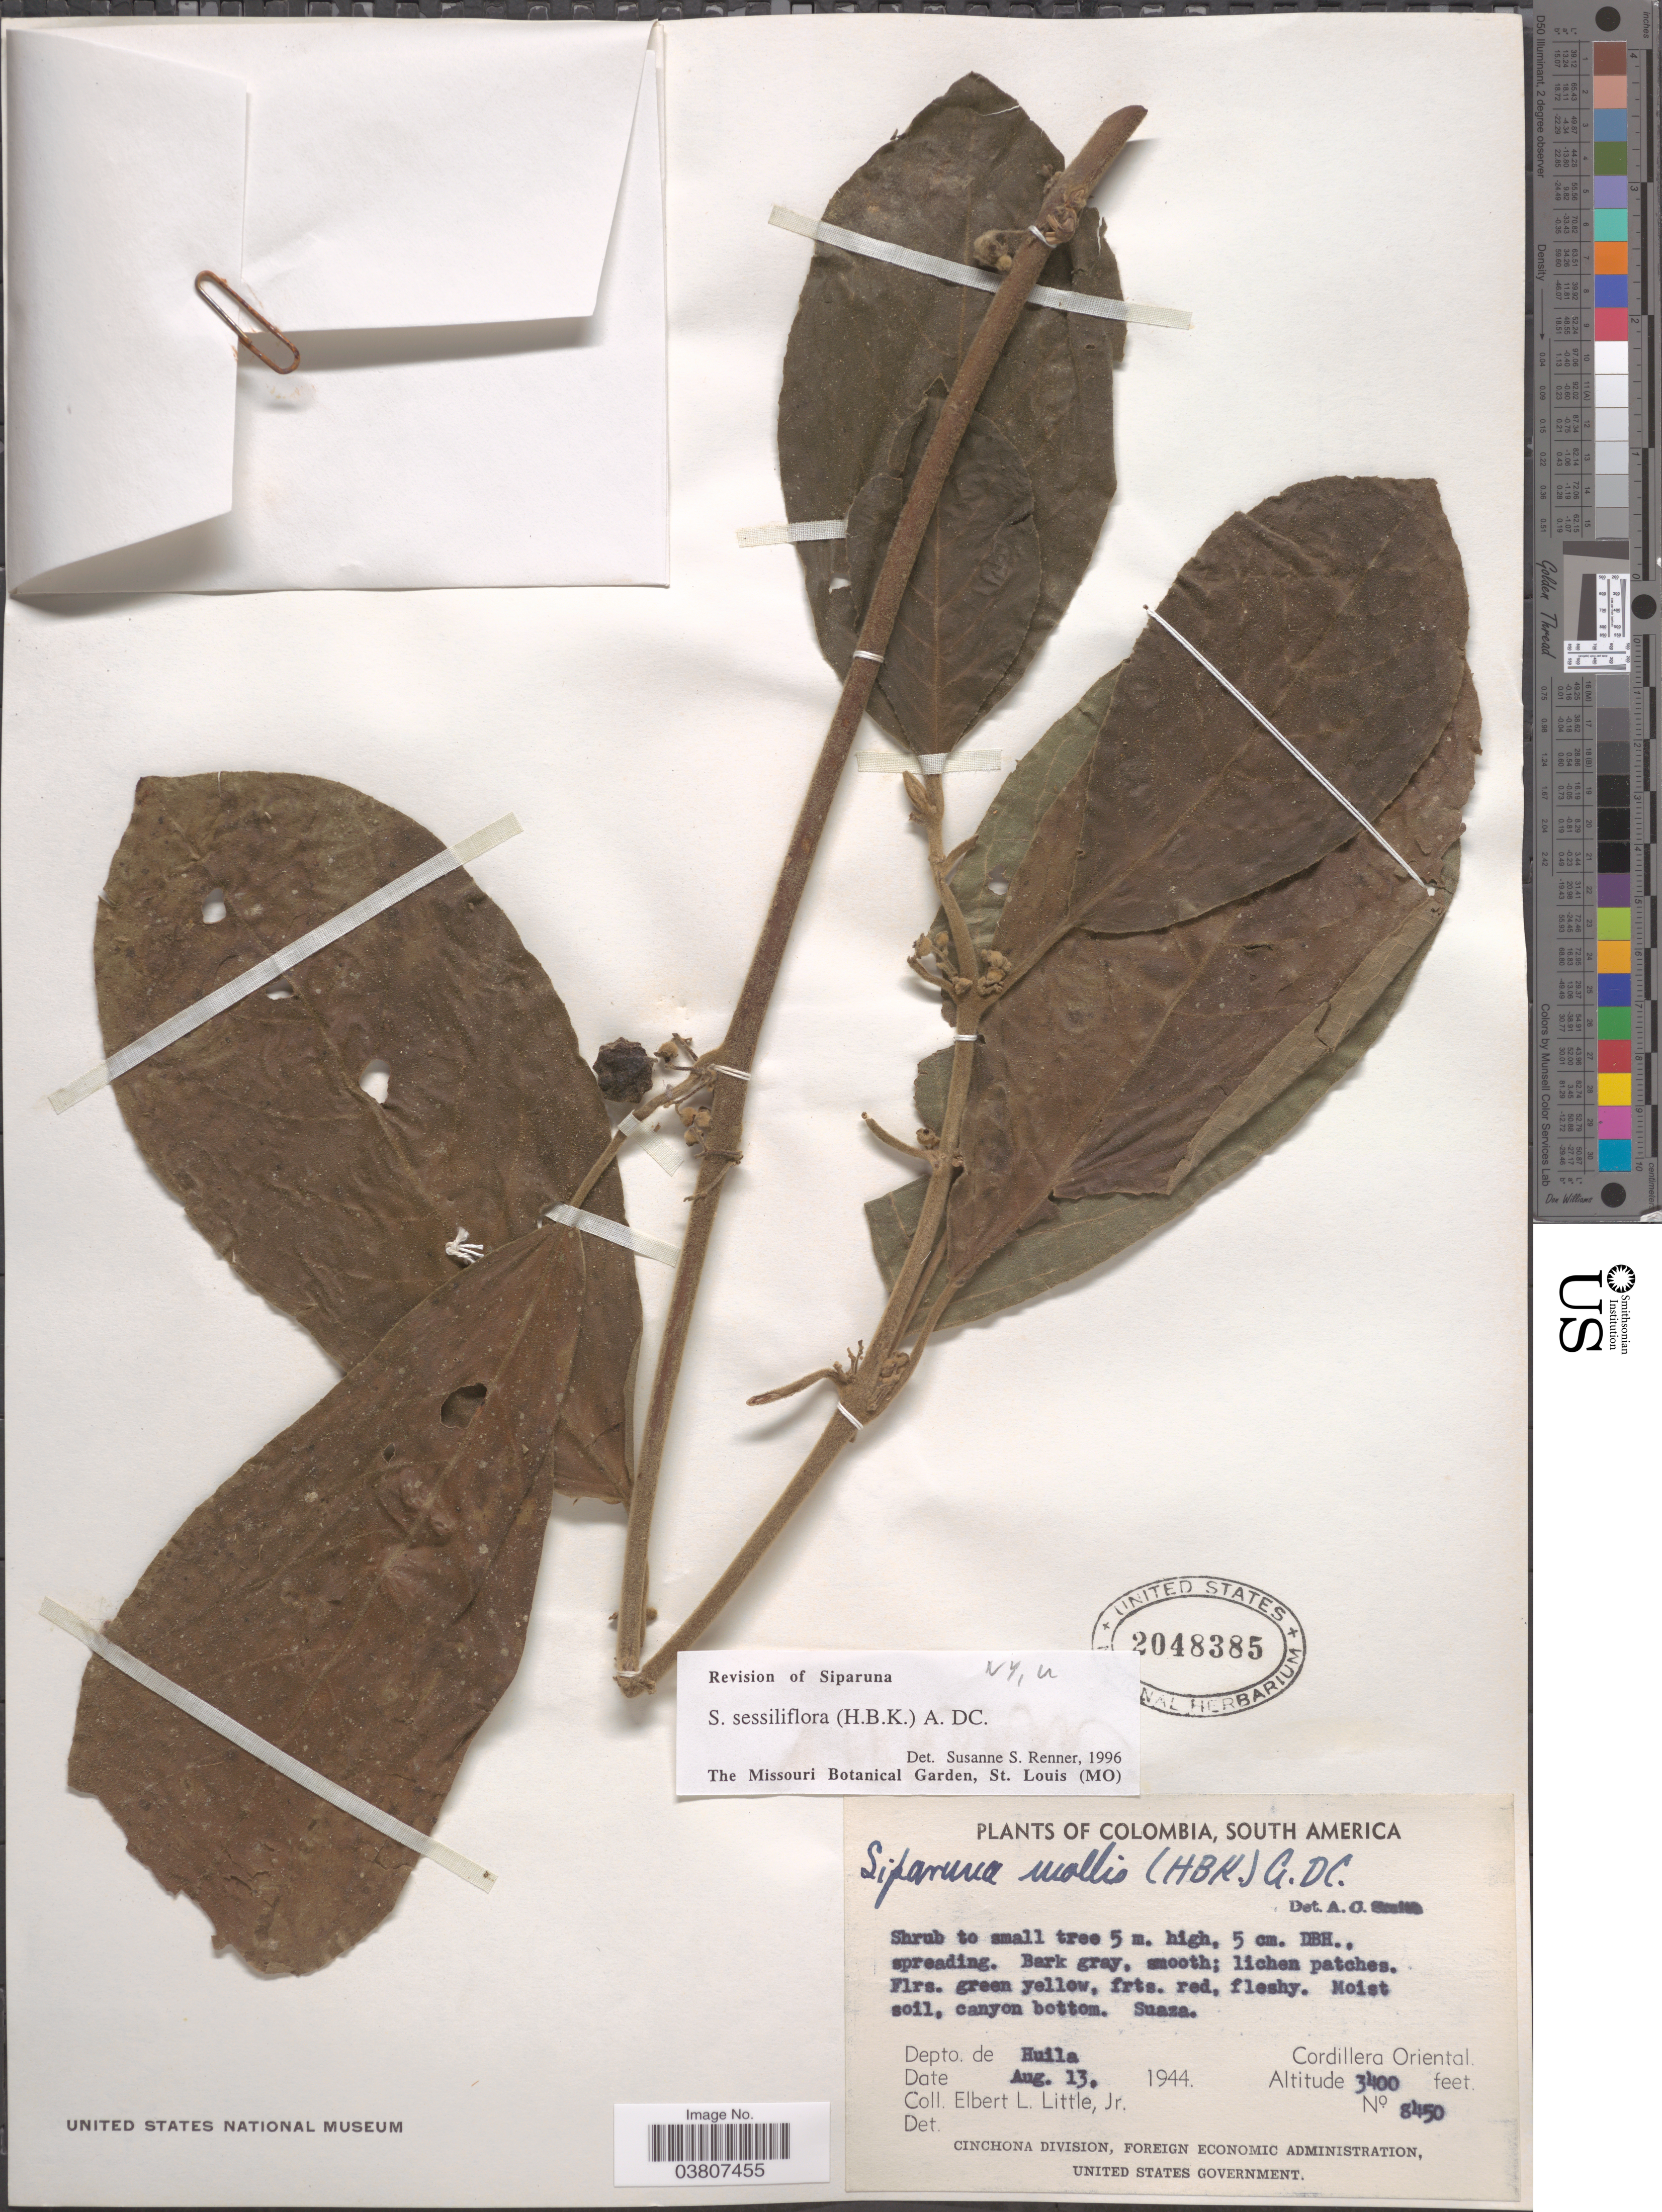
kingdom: Plantae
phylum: Tracheophyta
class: Magnoliopsida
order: Laurales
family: Siparunaceae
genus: Siparuna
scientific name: Siparuna sessiliflora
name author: (Kunth) A. DC.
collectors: E. L. Little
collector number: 8450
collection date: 1944-08-13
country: Colombia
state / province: Huila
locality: Canyon bottom. Suaza. Depto. de Huila. Cordillera Oriental.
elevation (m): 1036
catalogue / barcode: US 2048385